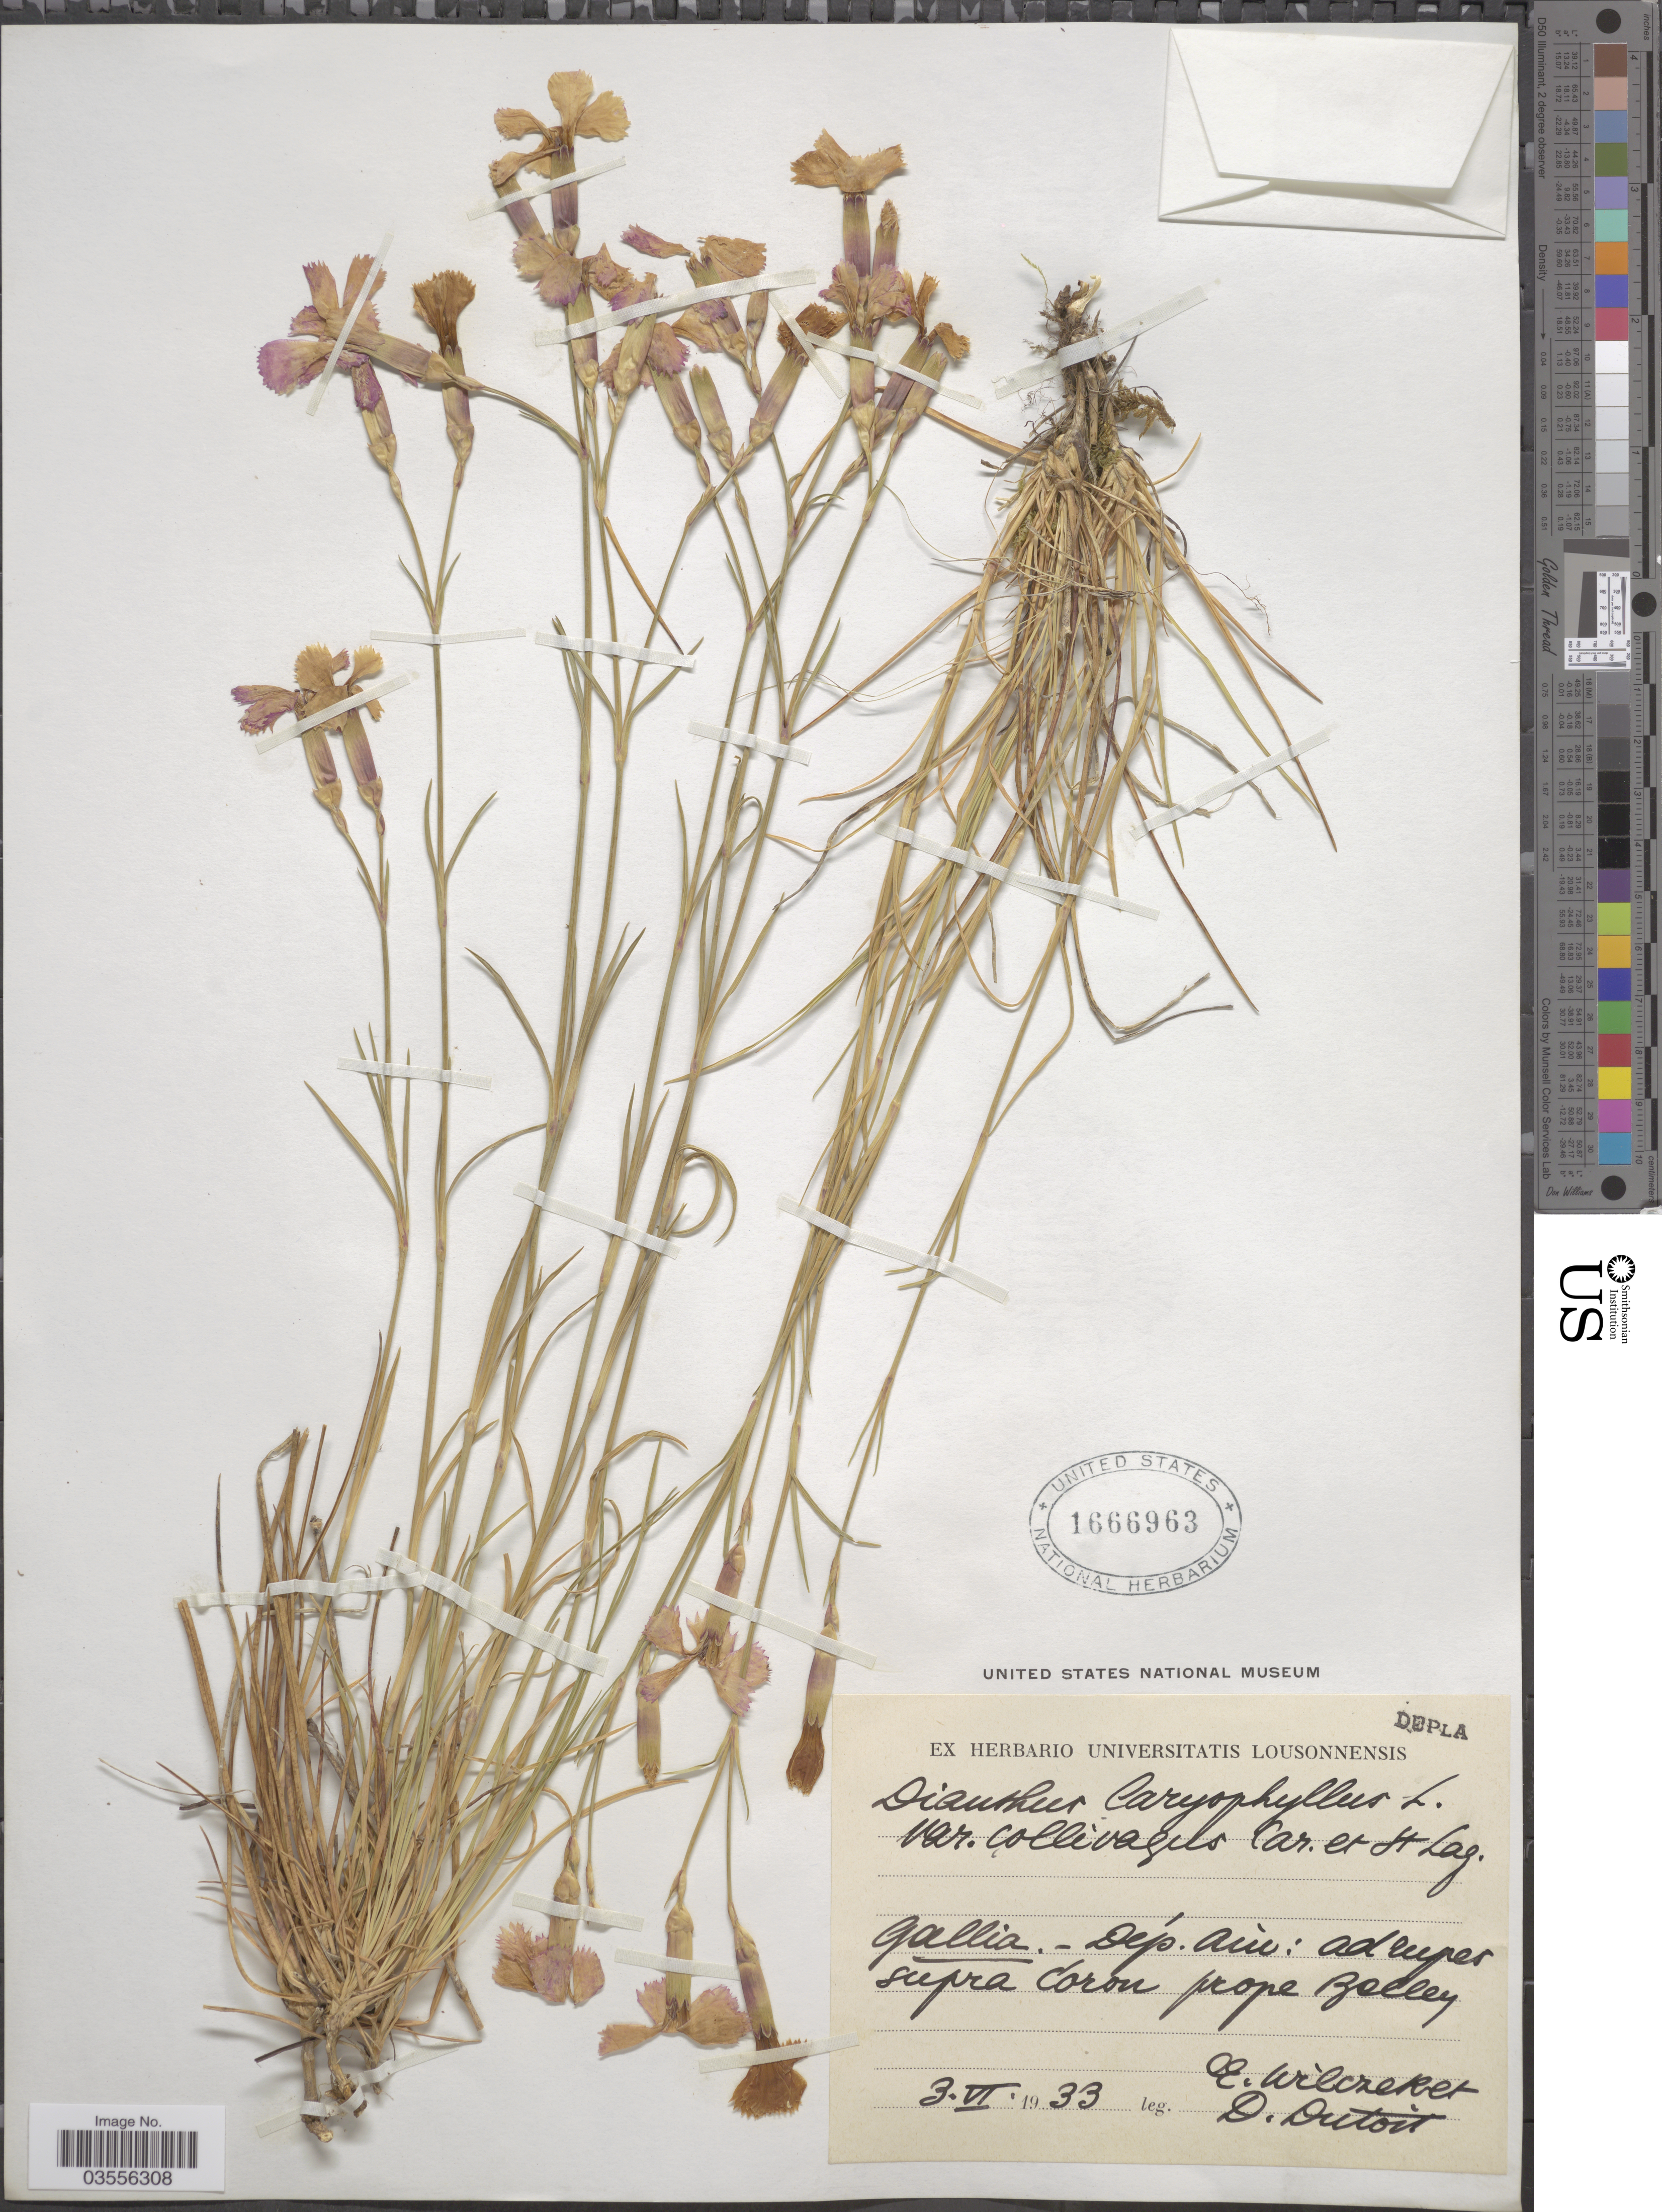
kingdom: Plantae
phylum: Tracheophyta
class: Magnoliopsida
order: Caryophyllales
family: Caryophyllaceae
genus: Dianthus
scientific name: Dianthus caryophyllus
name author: L.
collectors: E. Wilczek & D. Dutoit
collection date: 1933-06-03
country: France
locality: Gallia. - Dép. Aín: Prope Belley.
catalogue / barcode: US 1666963